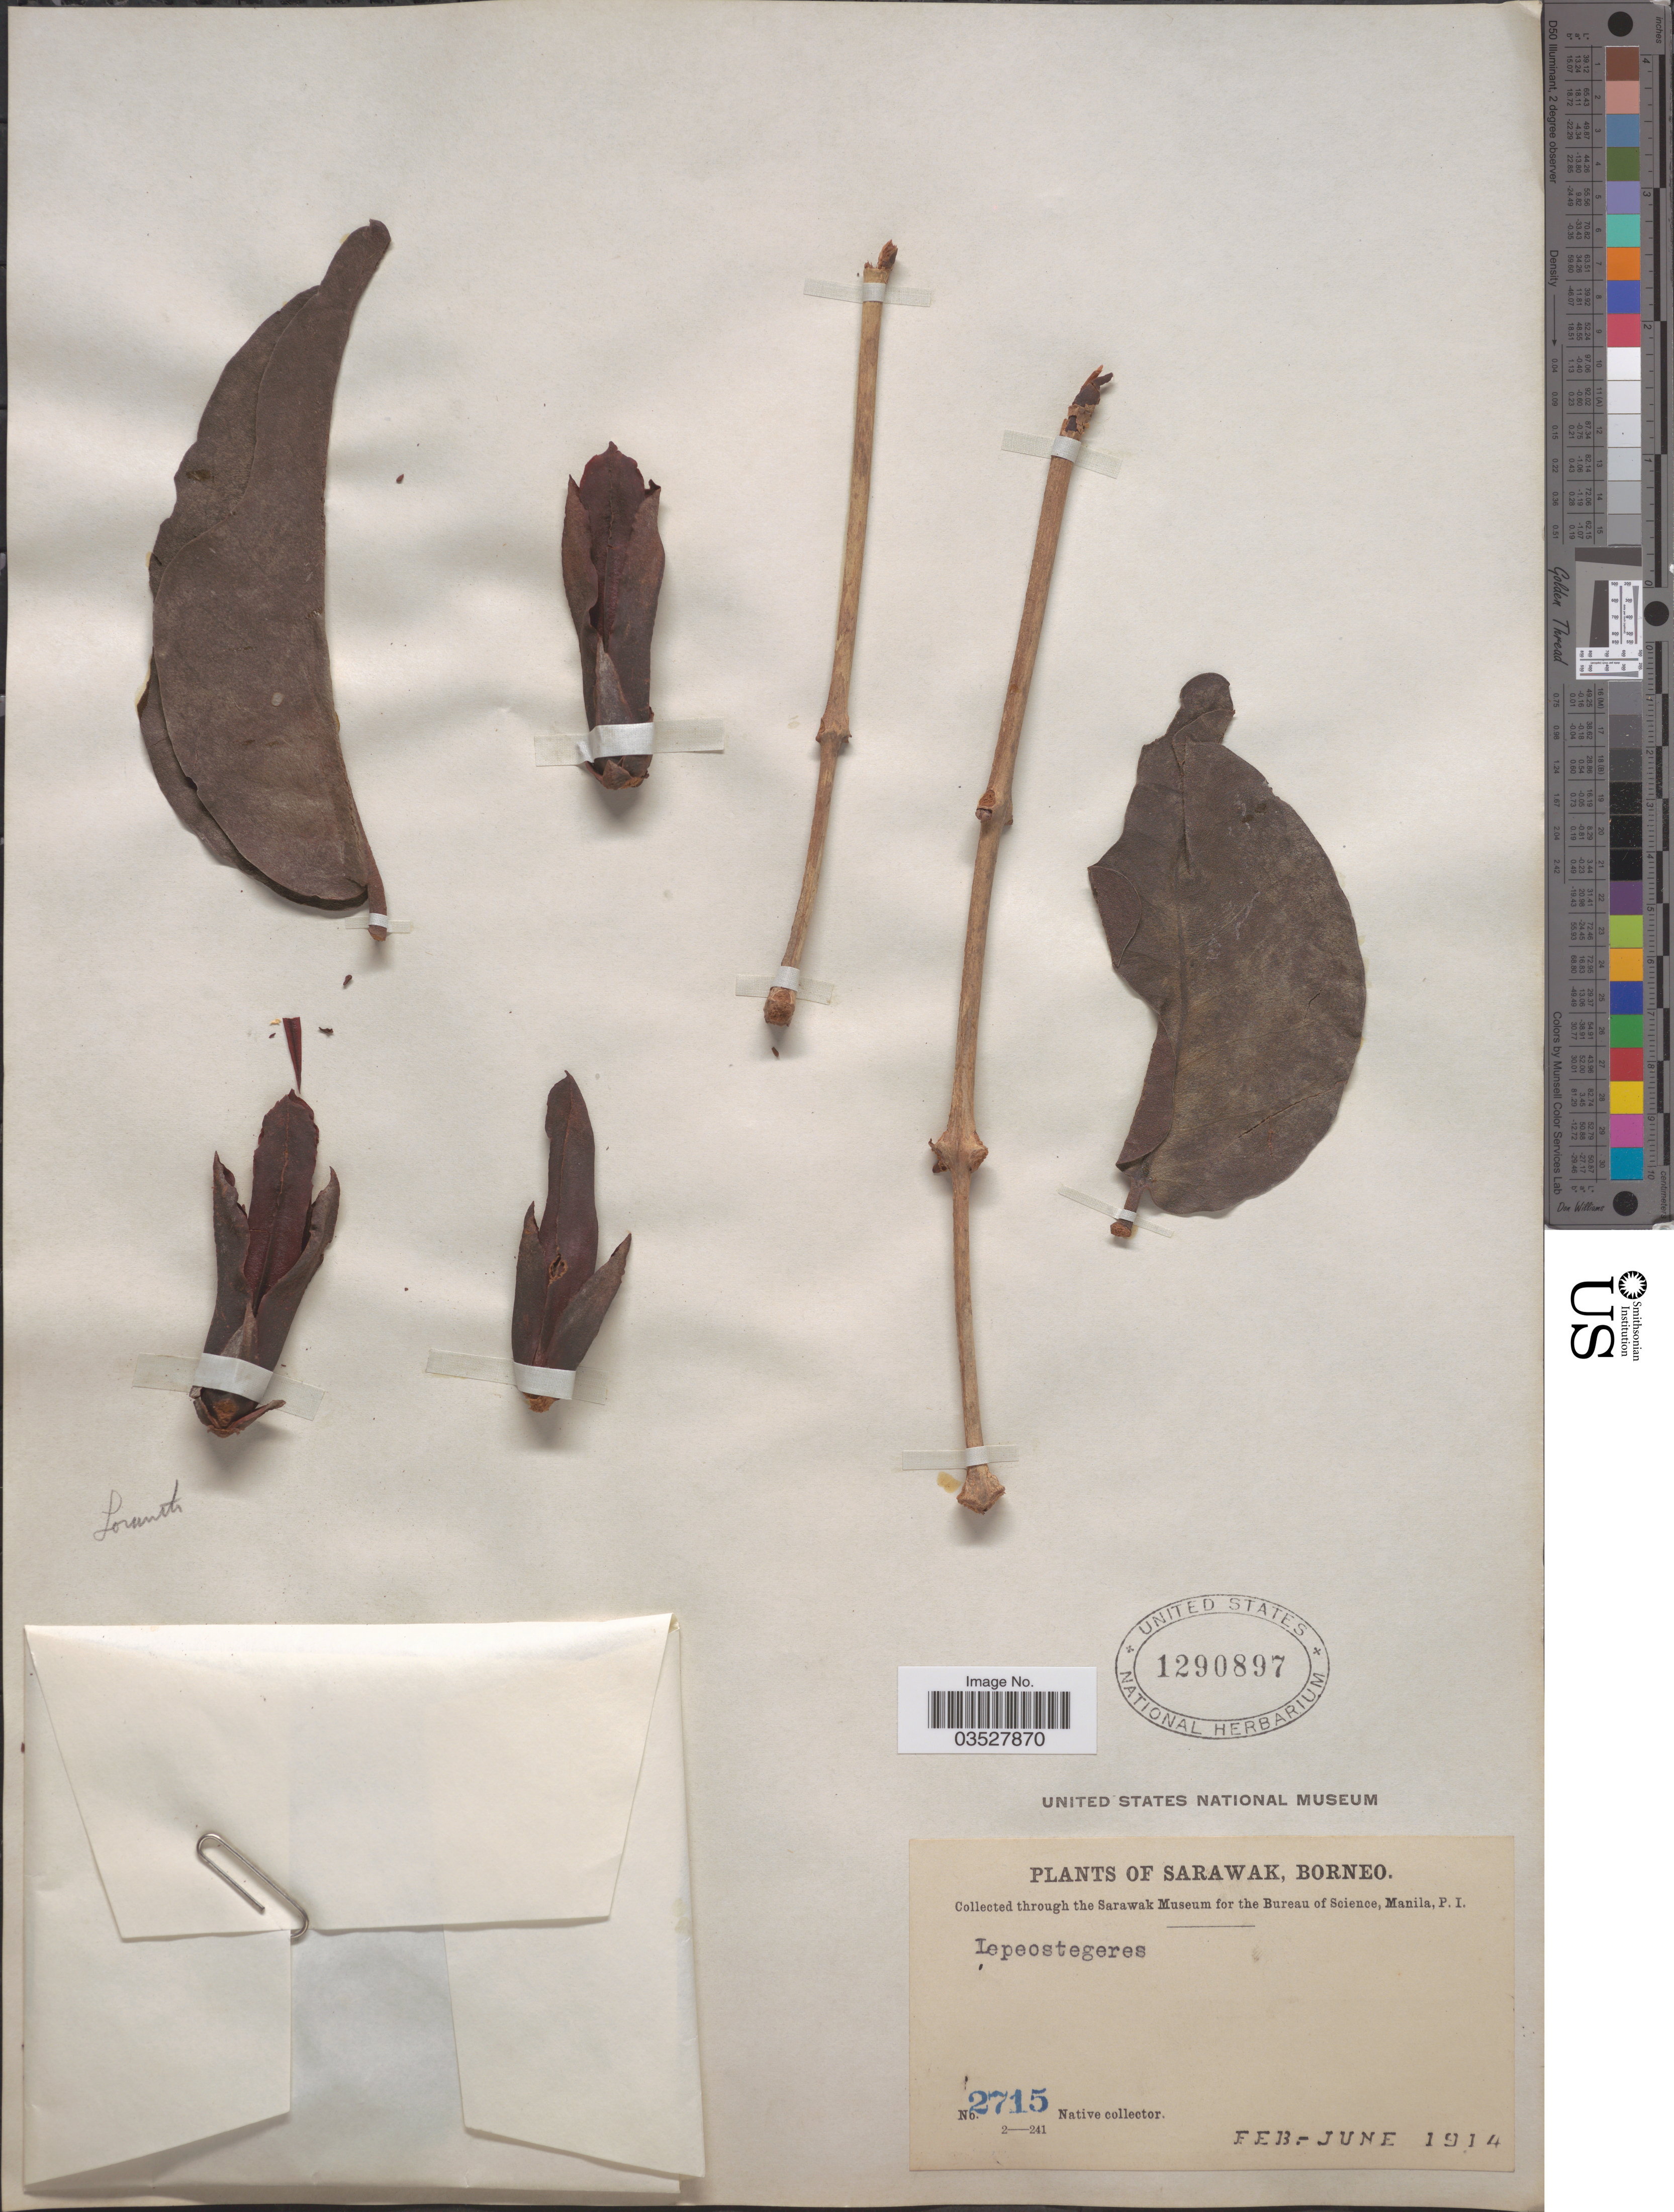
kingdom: Plantae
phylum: Tracheophyta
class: Magnoliopsida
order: Santalales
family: Loranthaceae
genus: Lepeostegeres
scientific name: Lepeostegeres sp.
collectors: Native collector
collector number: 2715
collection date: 1914-02/1914-06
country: Malaysia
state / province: Sarawak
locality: Borneo.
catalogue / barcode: US 1290897